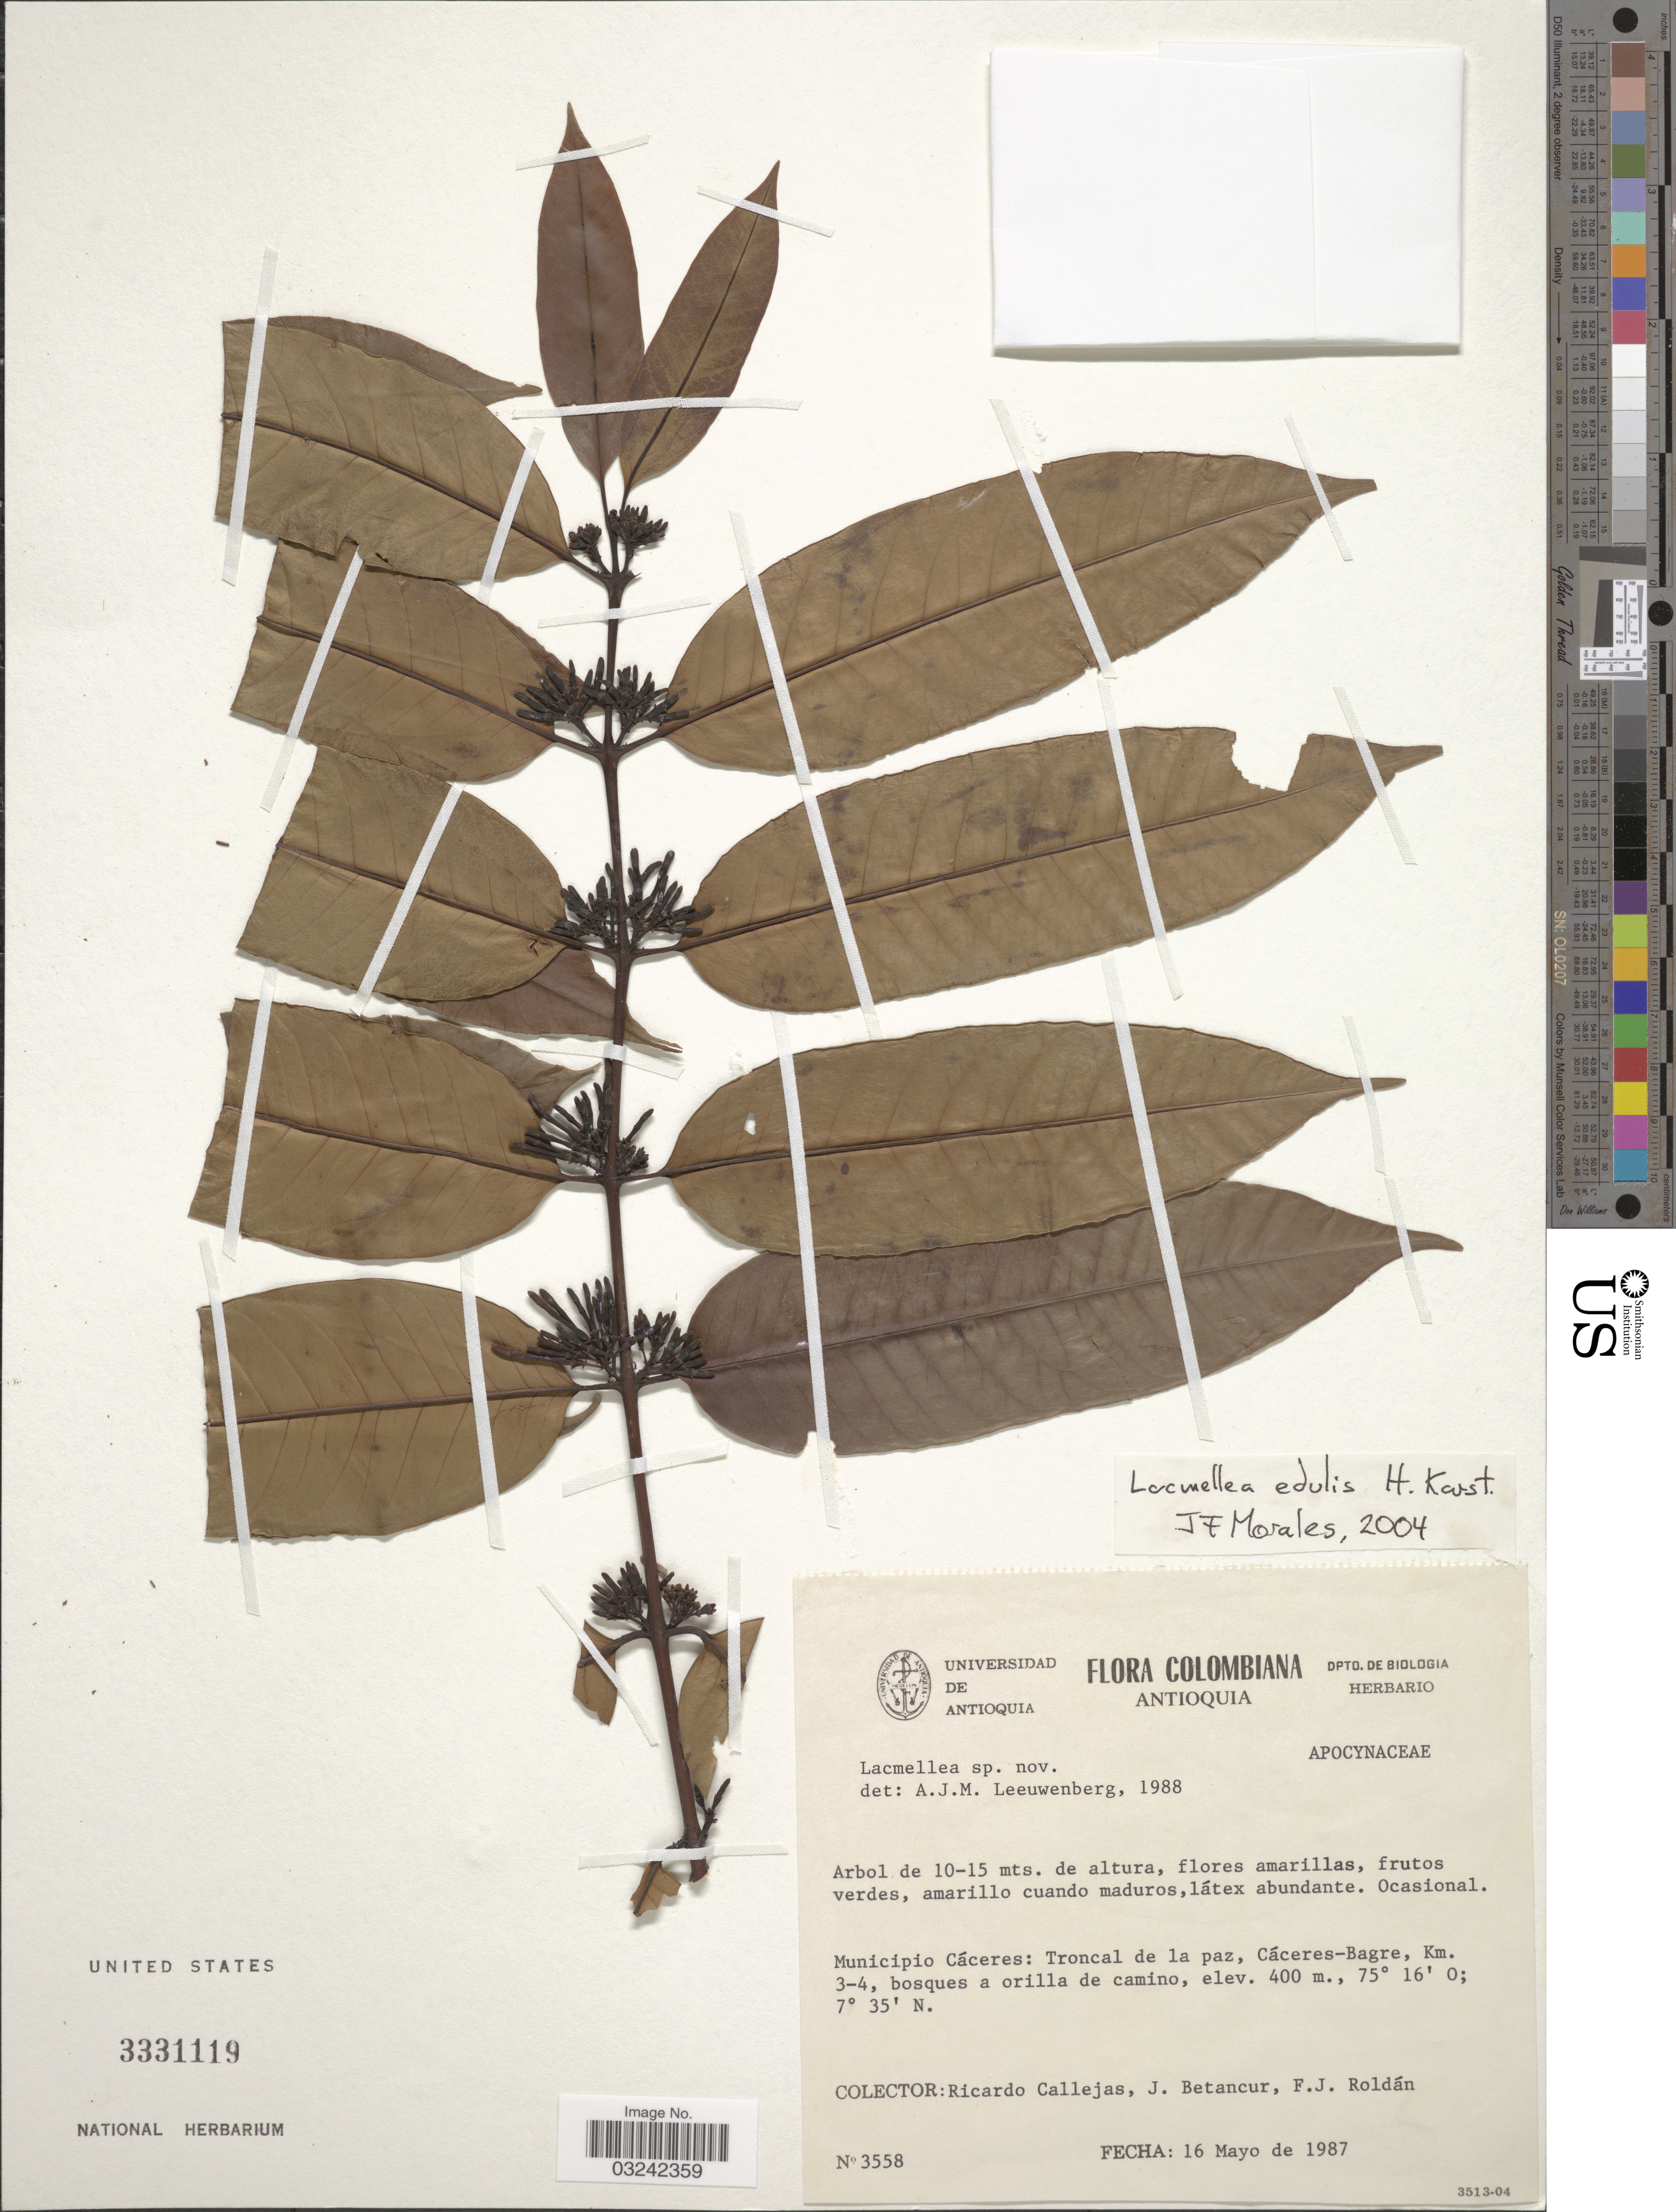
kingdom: Plantae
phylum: Tracheophyta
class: Magnoliopsida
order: Gentianales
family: Apocynaceae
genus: Lacmellea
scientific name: Lacmellea edulis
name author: H. Karst.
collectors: J. Betancur & F. J. Roldán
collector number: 3558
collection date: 1987-05-16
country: Colombia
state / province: Antioquia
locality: Municipio Cáceres: Troncal de la paz, Cáceres-Bagre, Km. 3-4, bosques a orilla de camino.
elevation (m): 400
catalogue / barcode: US 3331119